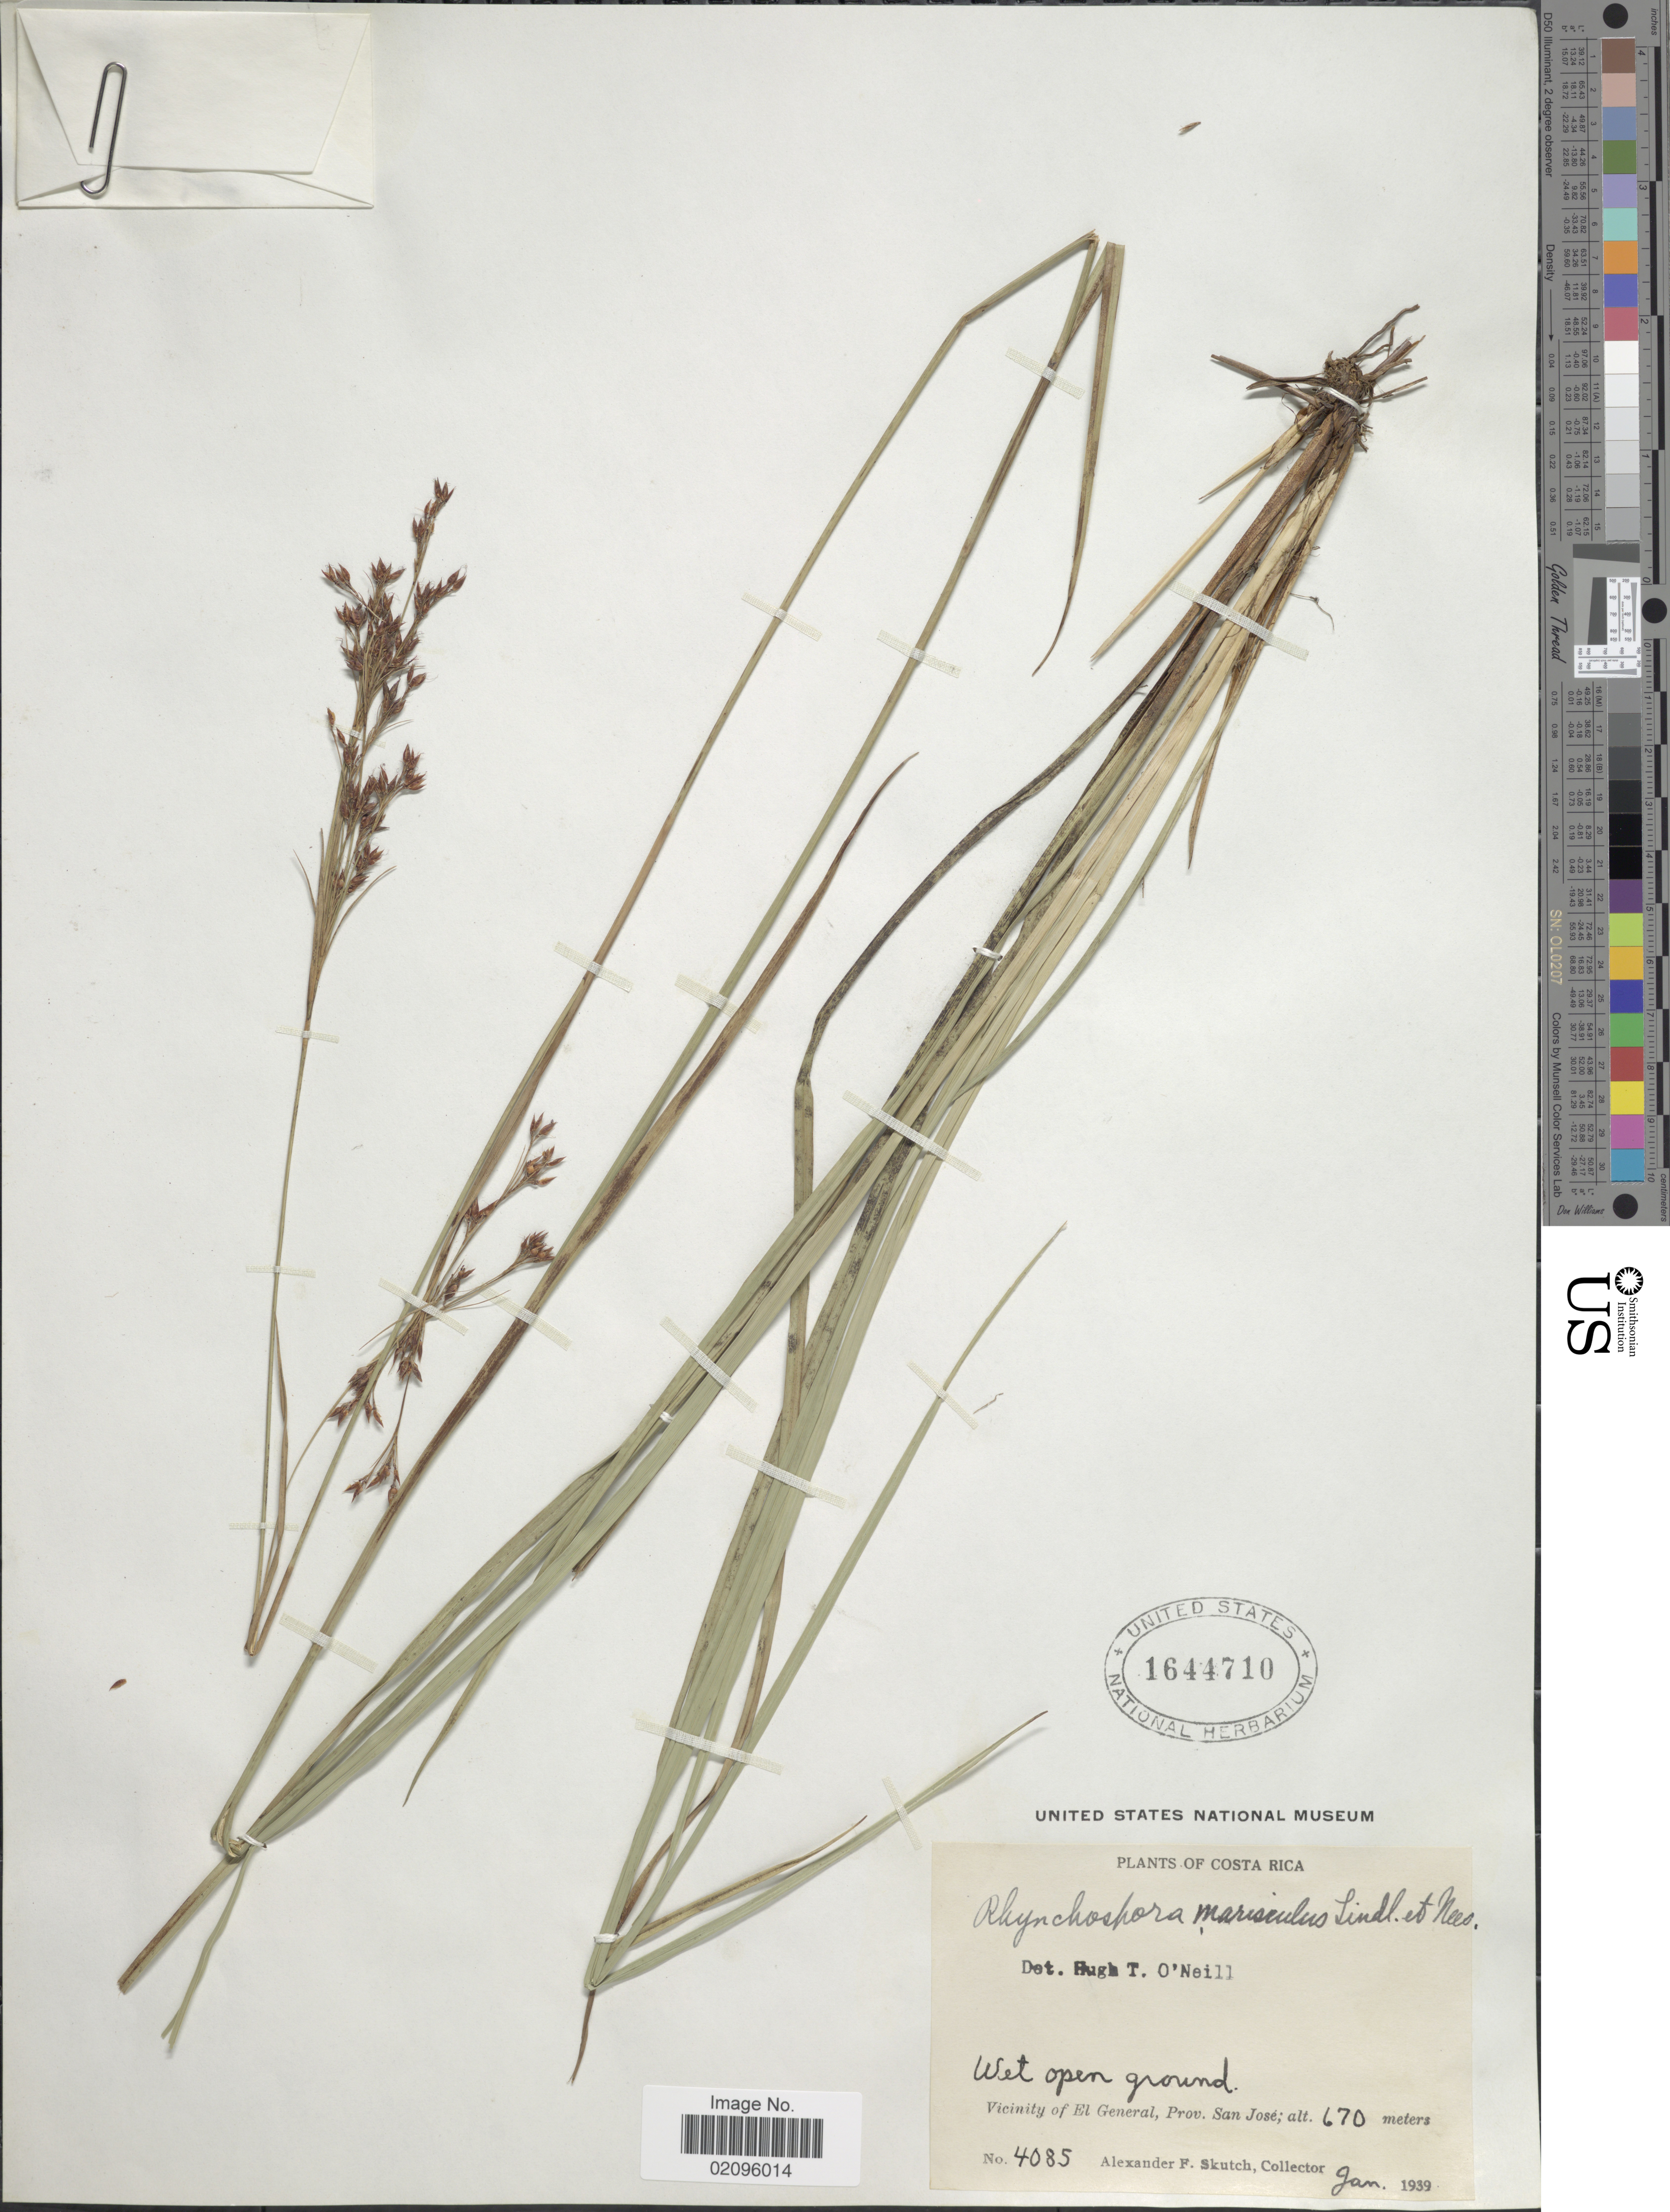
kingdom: Plantae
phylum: Tracheophyta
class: Liliopsida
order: Poales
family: Cyperaceae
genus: Rhynchospora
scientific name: Rhynchospora marisculus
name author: Lindl. & Nees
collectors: A. F. Skutch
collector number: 4085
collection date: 1939-01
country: Costa Rica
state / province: San José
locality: Vicinity of El General.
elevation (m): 670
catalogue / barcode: US 1644710